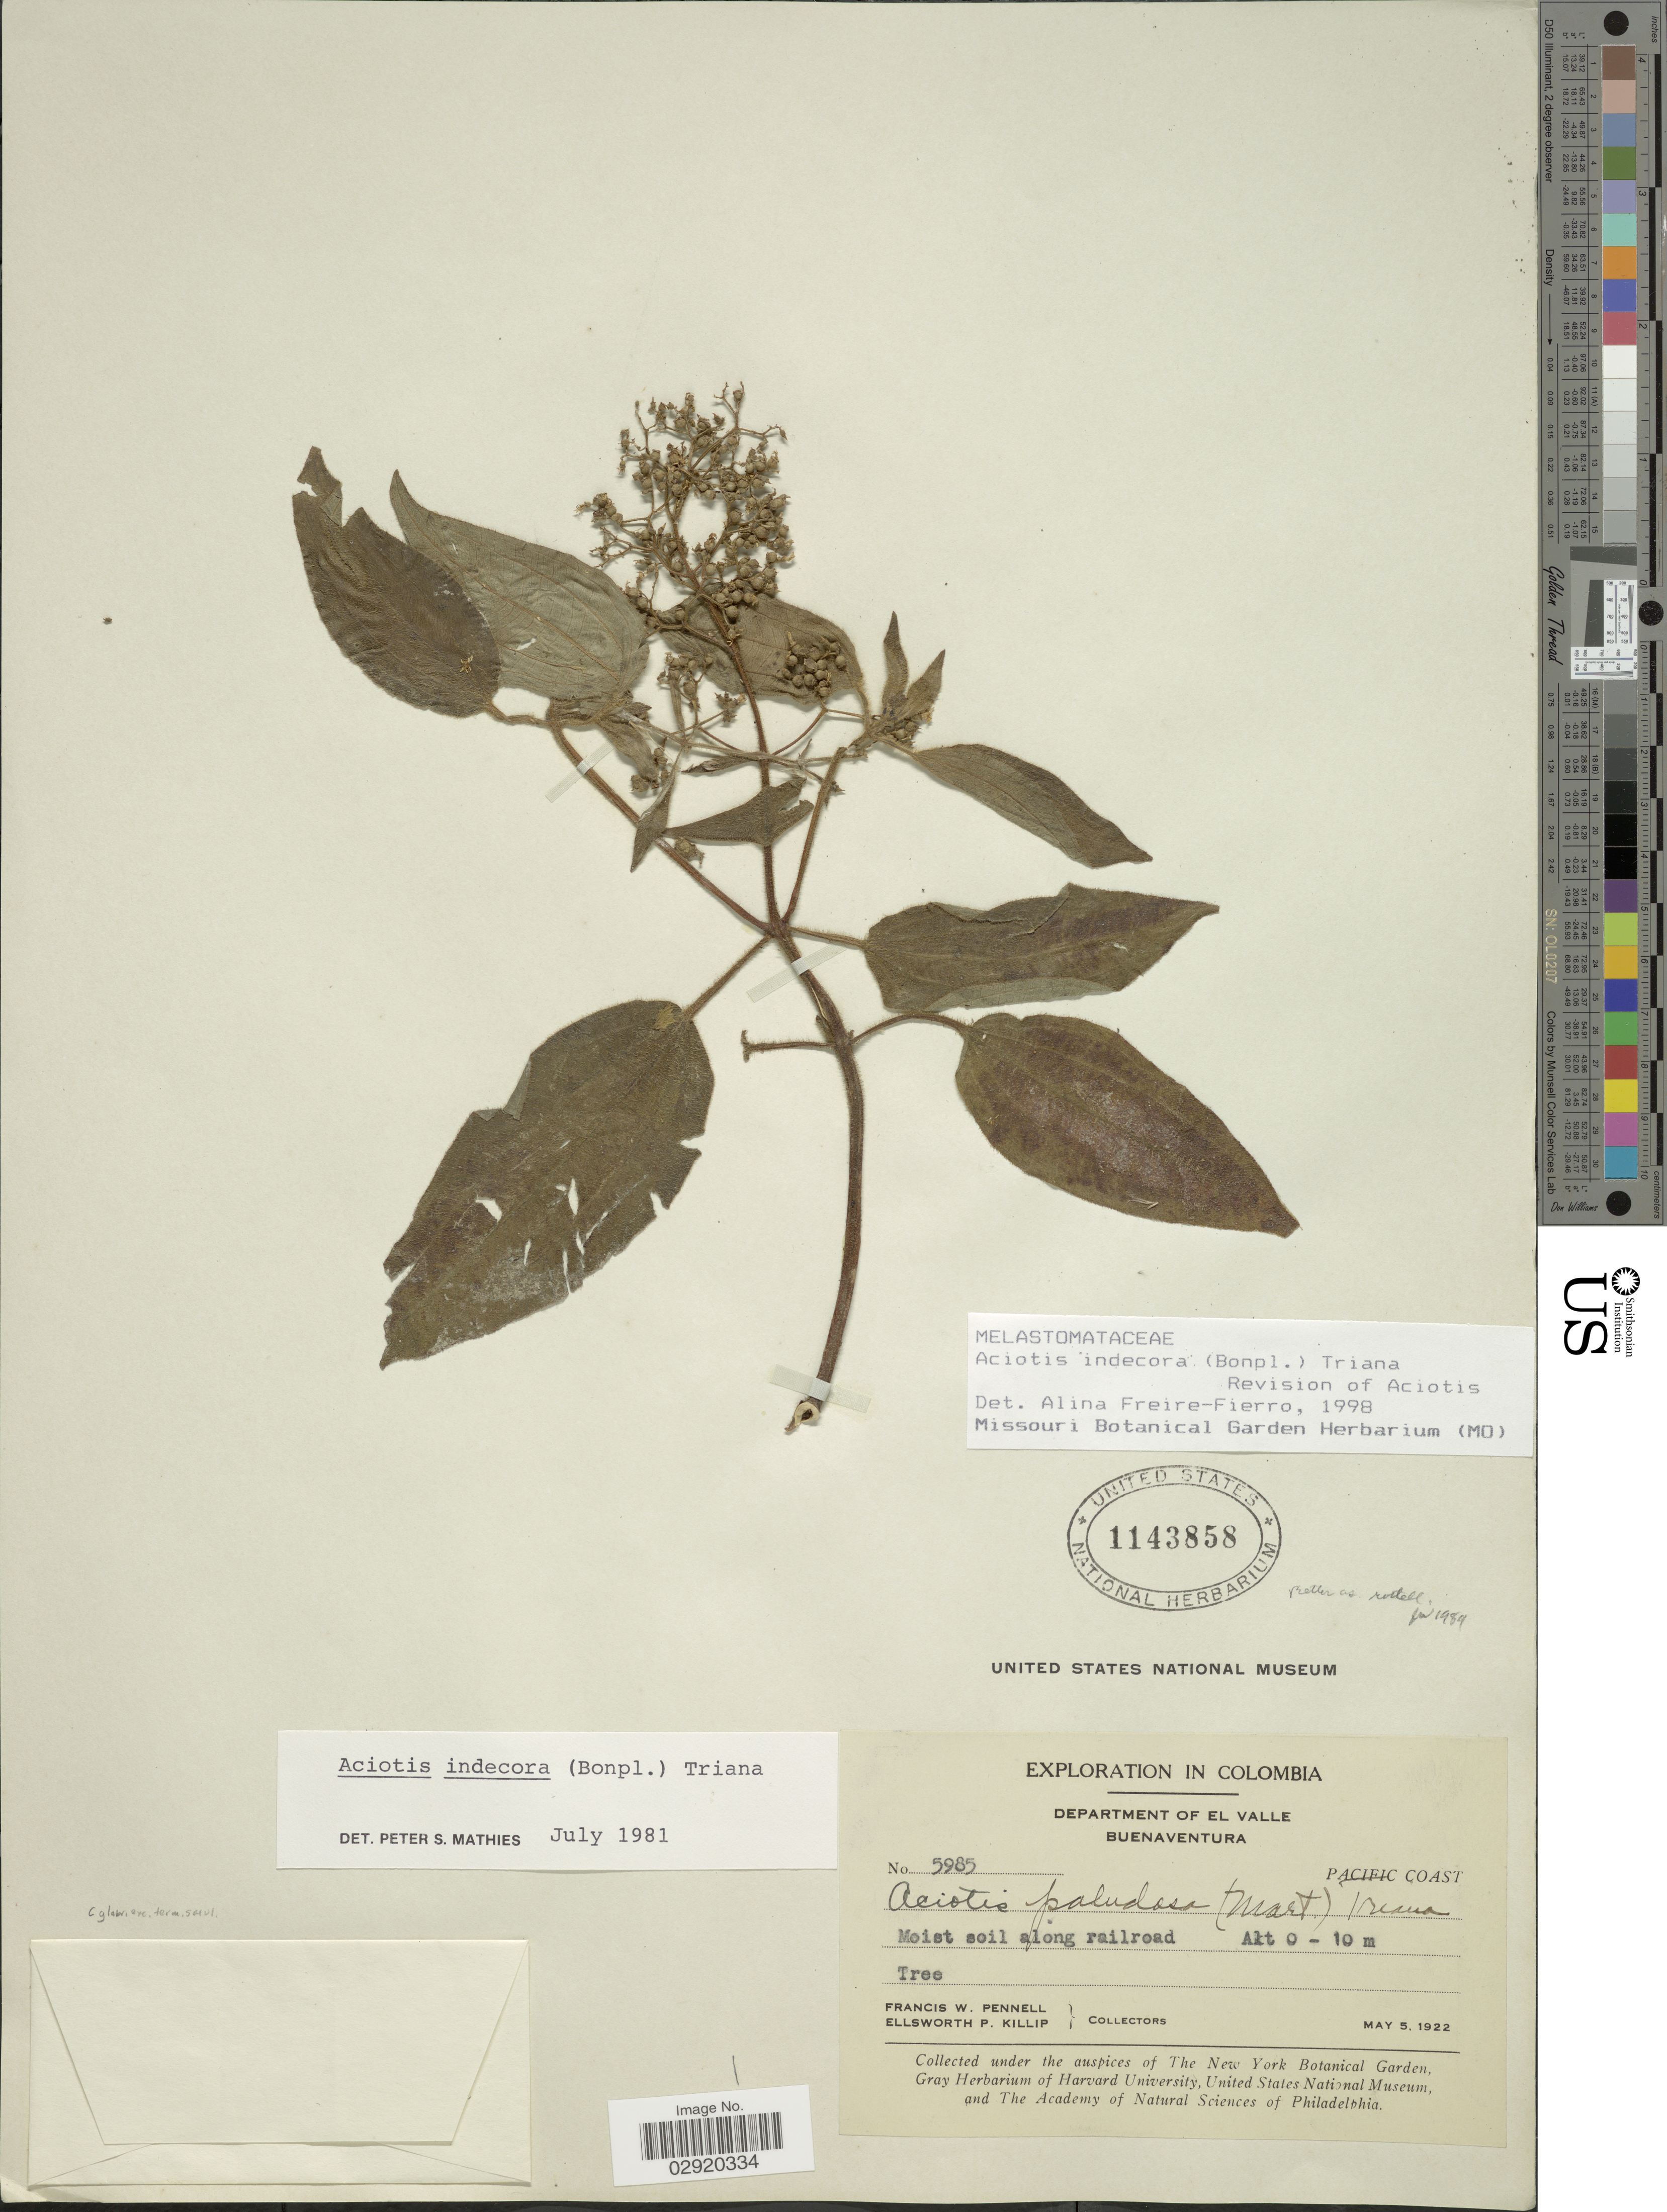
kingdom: Plantae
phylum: Tracheophyta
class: Magnoliopsida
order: Myrtales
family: Melastomataceae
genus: Aciotis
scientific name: Aciotis indecora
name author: (Bonpl.) Triana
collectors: F. W. Pennell & E. P. Killip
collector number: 5985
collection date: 1922-05-05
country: Colombia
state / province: Valle del Cauca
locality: Department of El Valle. Buenaventura.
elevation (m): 0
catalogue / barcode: US 1143858